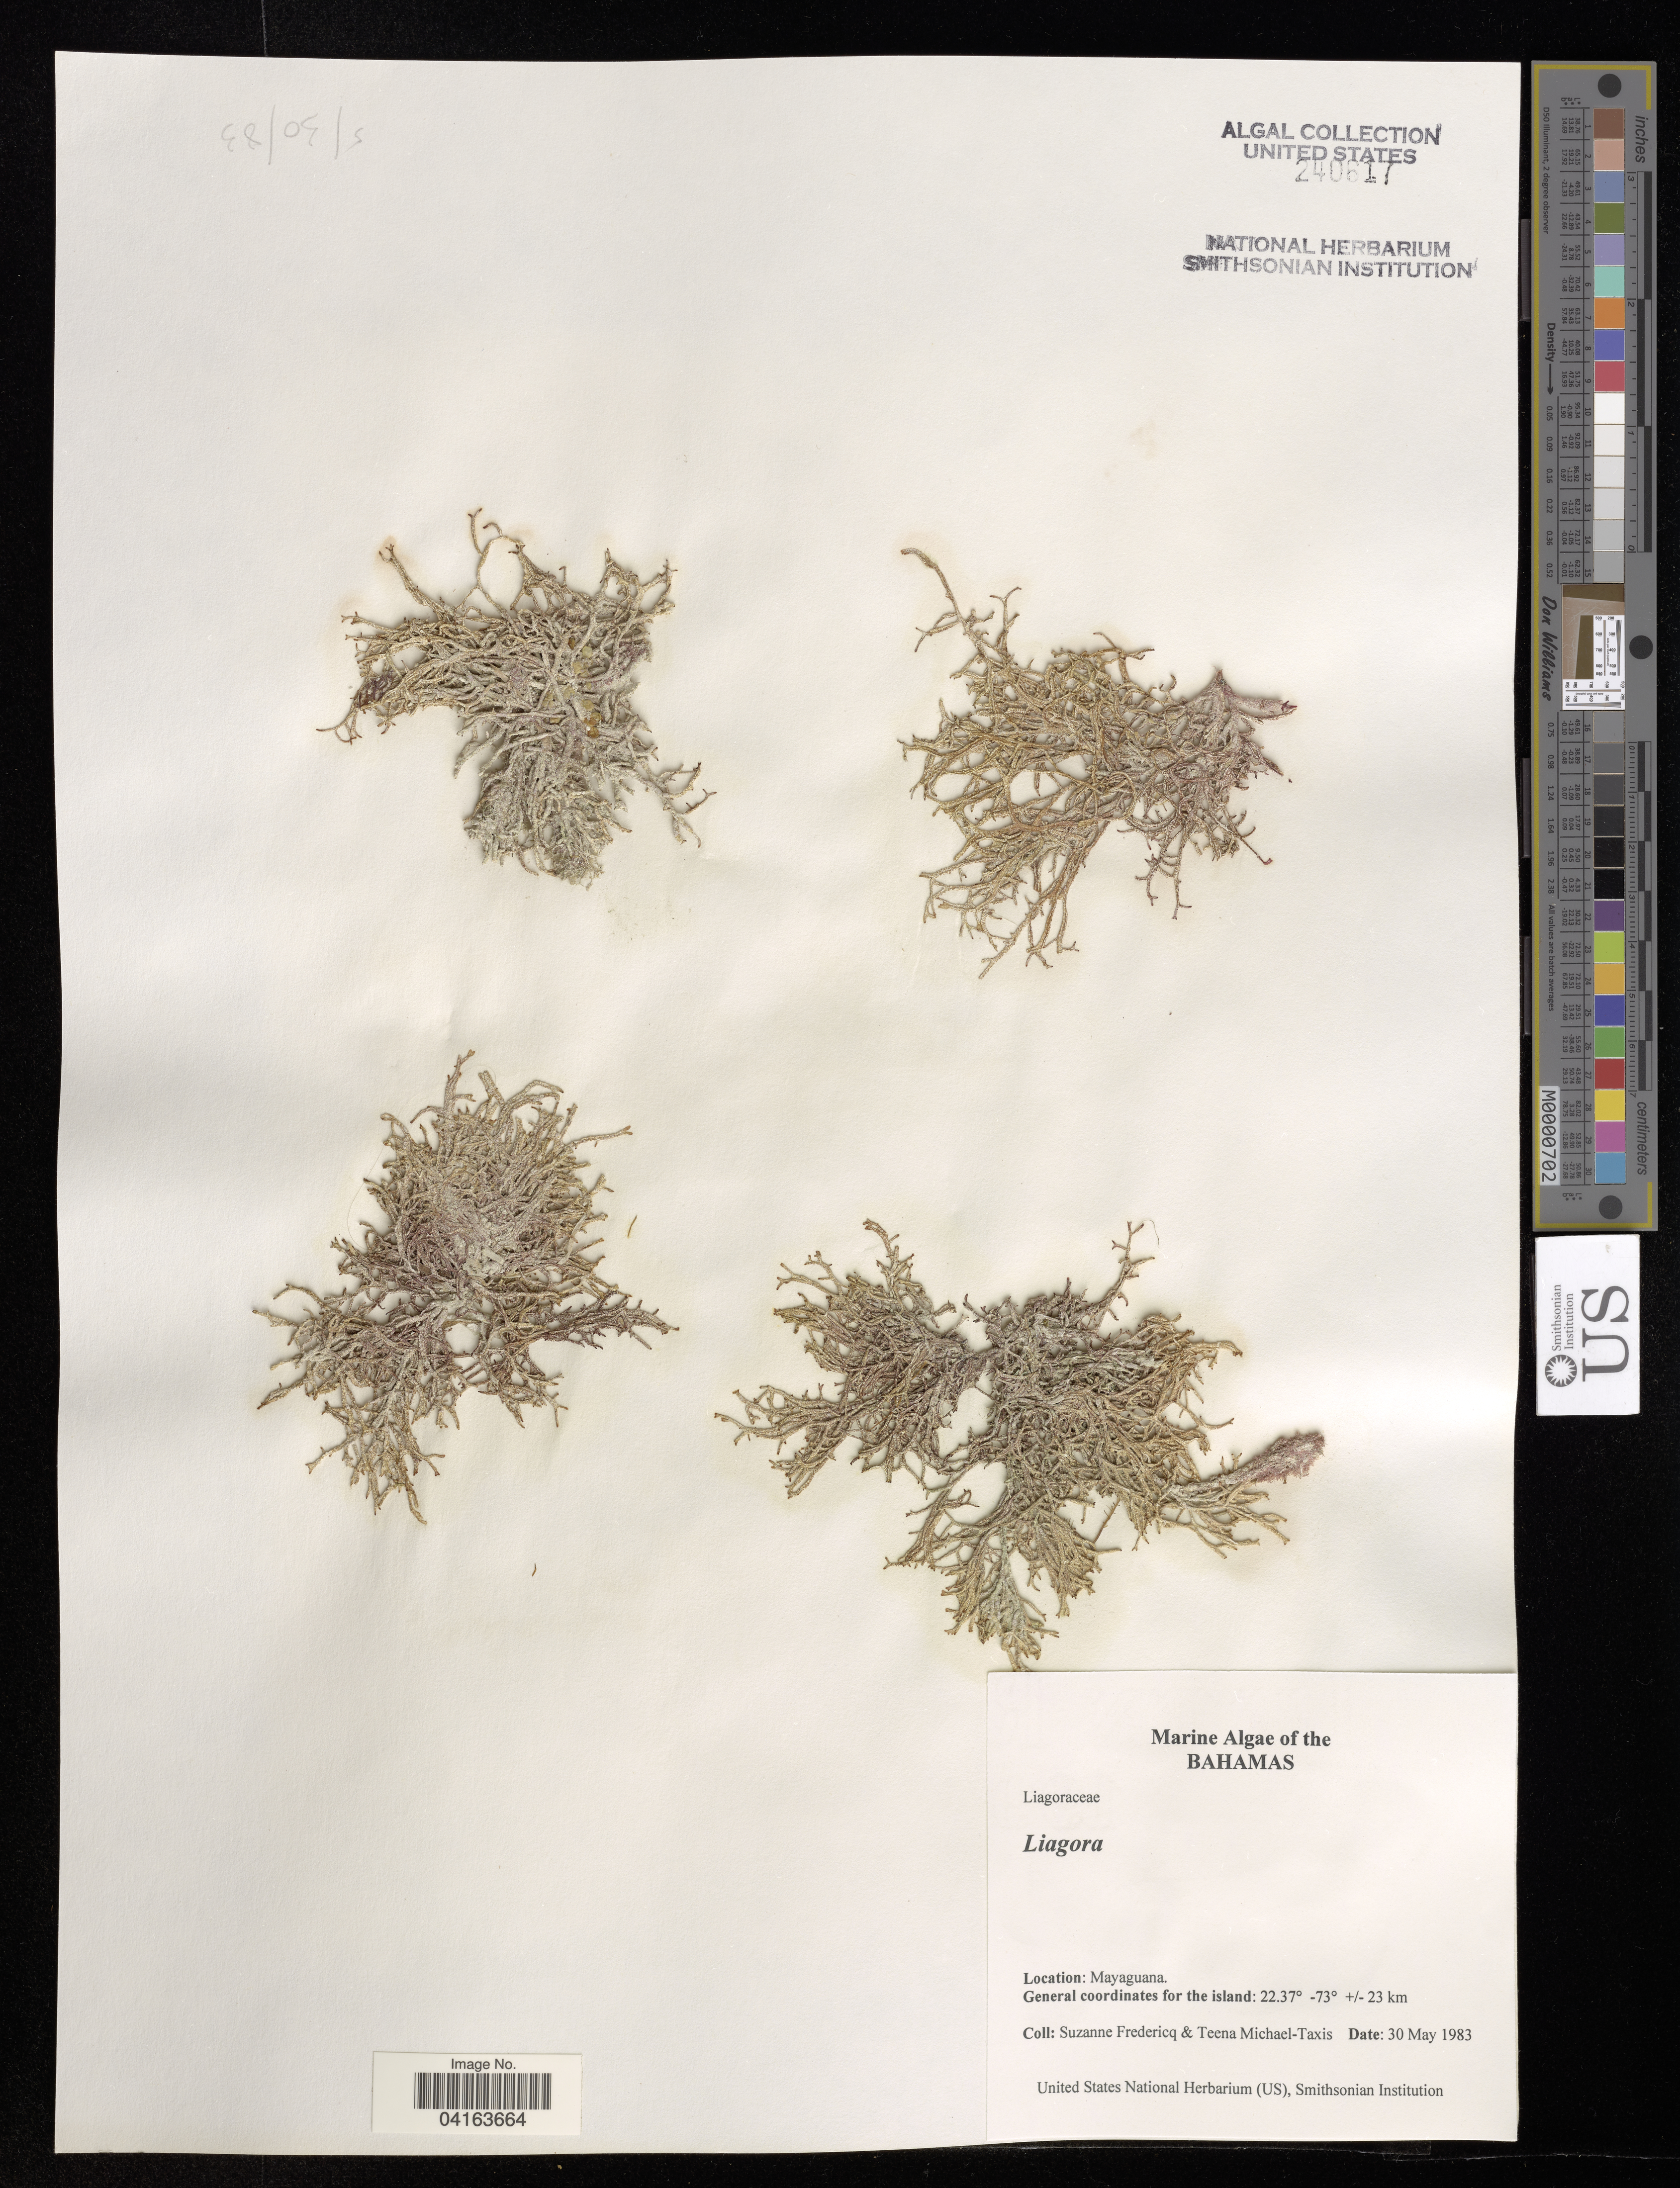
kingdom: Plantae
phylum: Rhodophyta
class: Florideophyceae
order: Nemaliales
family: Liagoraceae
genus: Liagora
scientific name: Liagora sp.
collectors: S. Fredericq & T. Michael-Taxis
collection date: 1983-05-30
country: Bahamas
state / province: Mayaguana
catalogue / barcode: US 240617